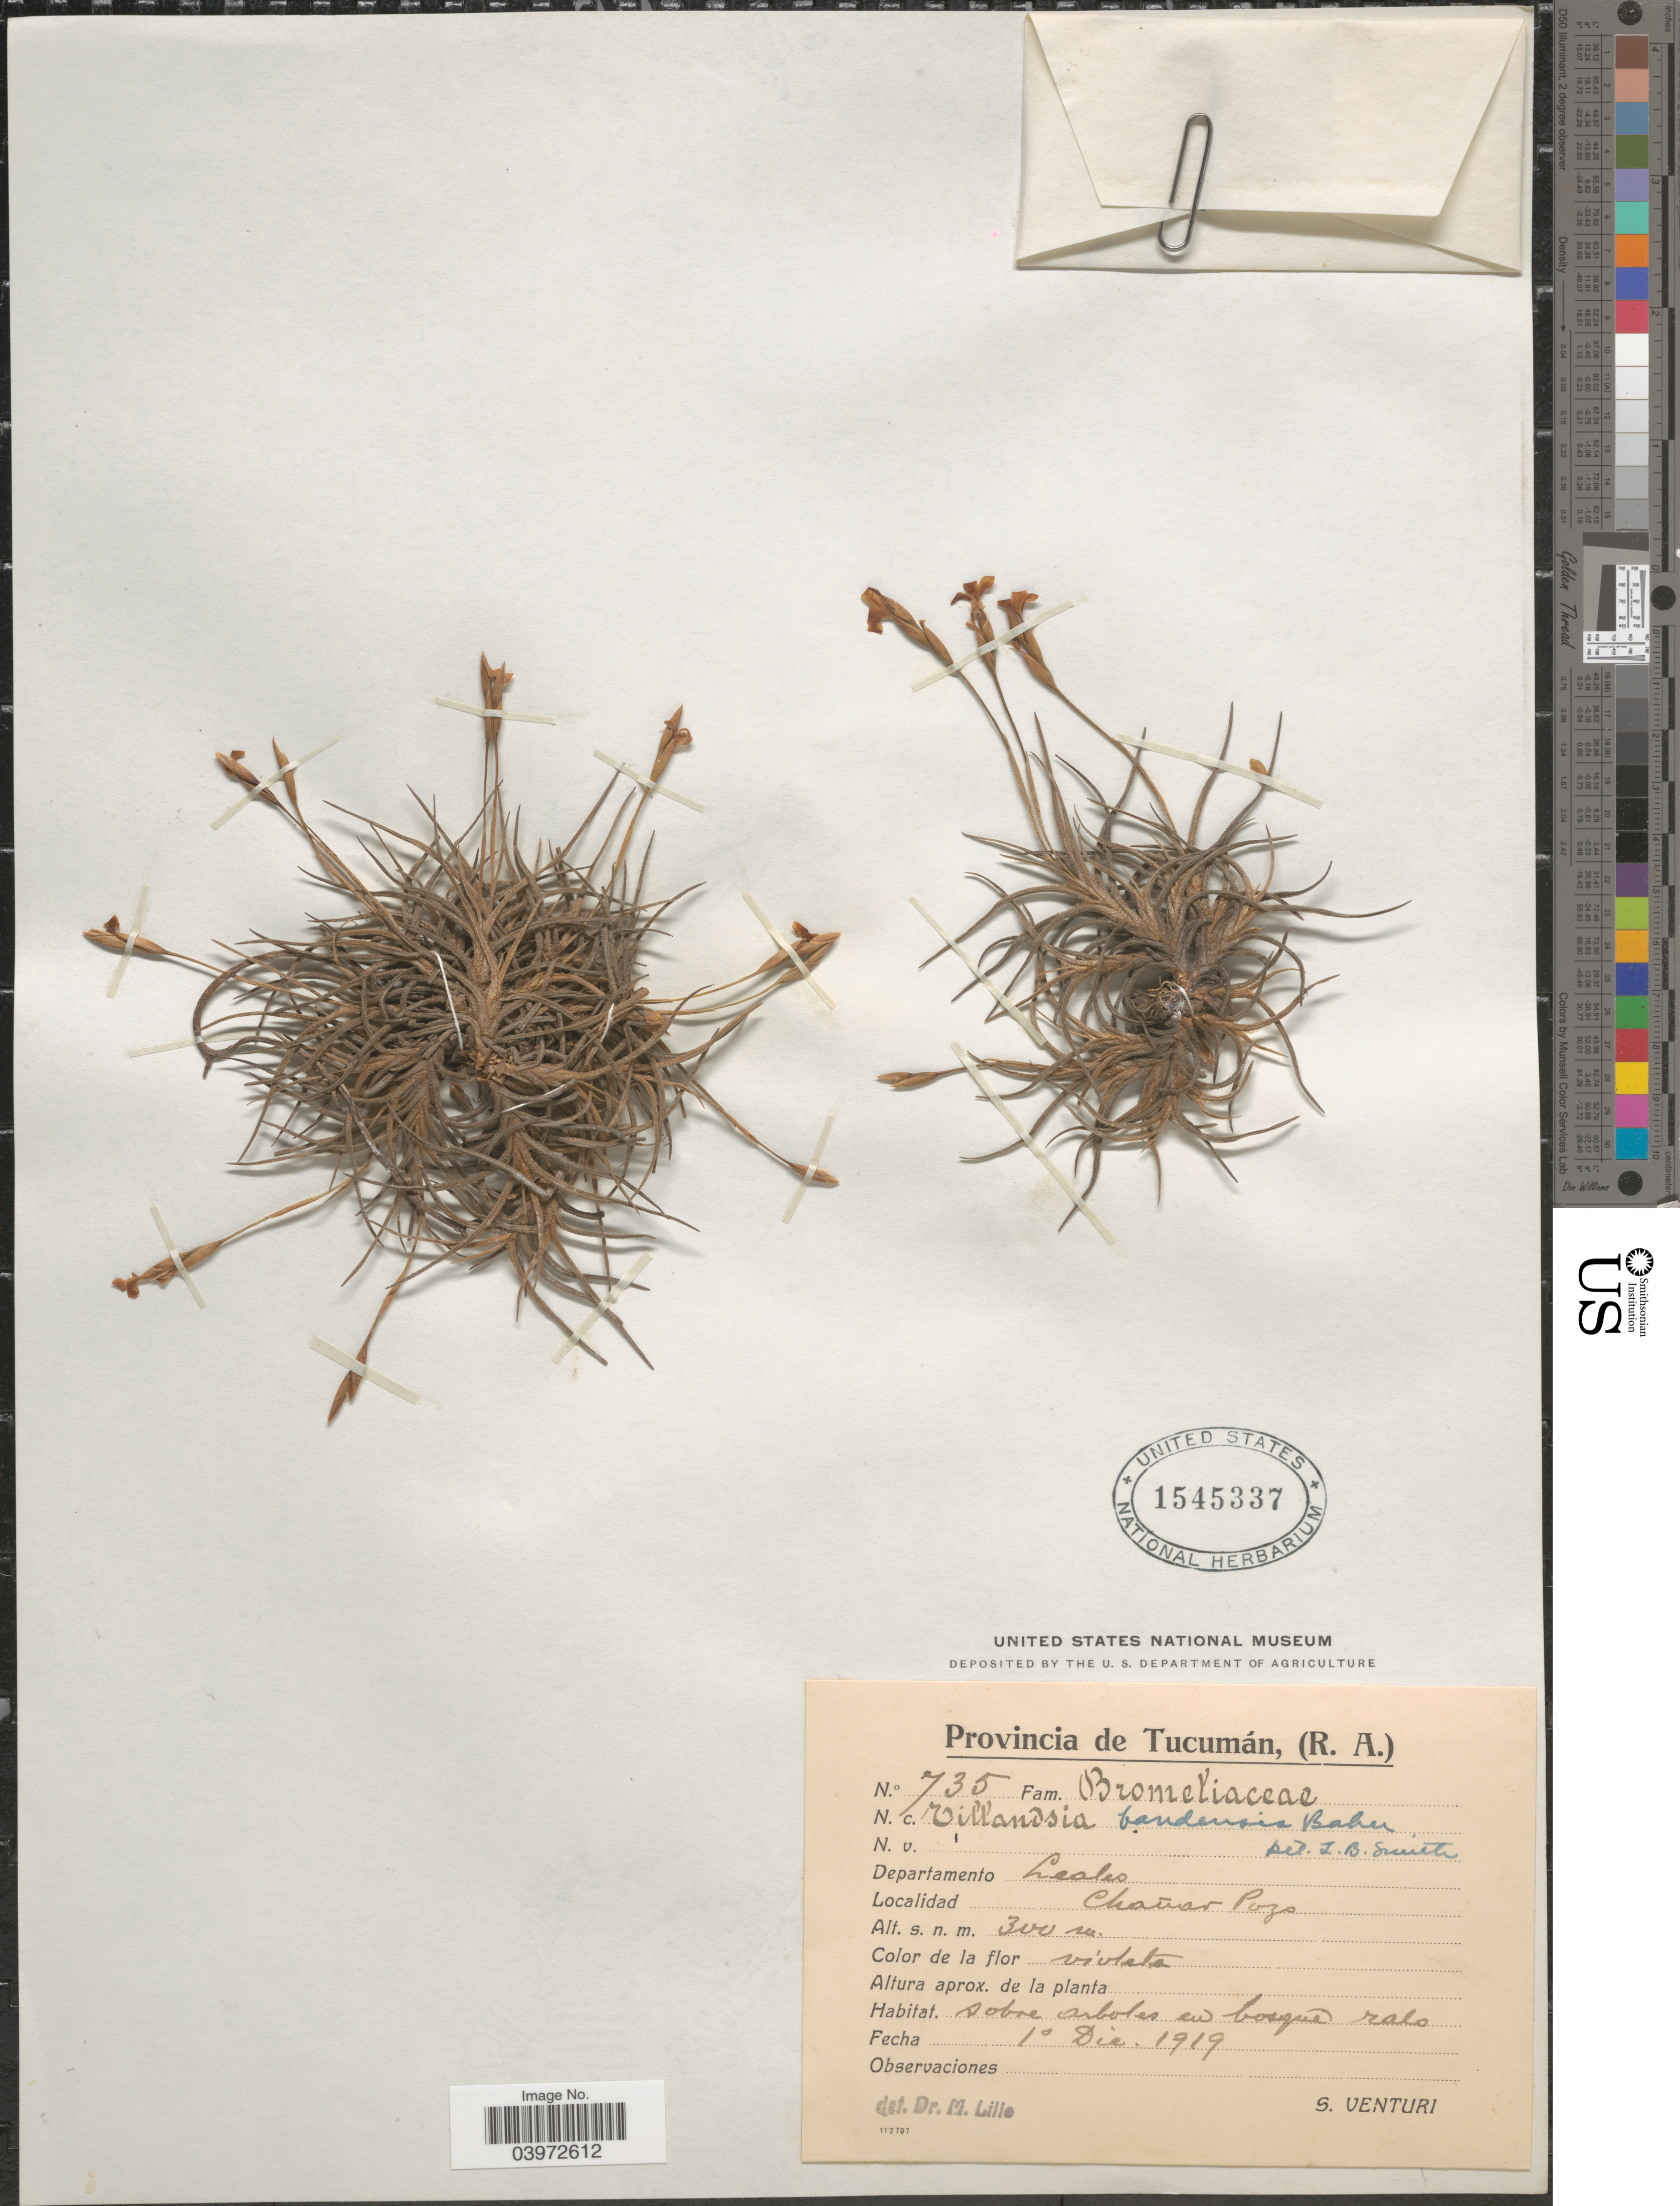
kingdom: Plantae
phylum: Tracheophyta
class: Liliopsida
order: Poales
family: Bromeliaceae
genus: Tillandsia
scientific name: Tillandsia bandensis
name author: Baker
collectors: S. Venturi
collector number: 735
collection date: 1919-12-01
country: Argentina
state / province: Tucuman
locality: Departamento Leales. Chañar Pozo.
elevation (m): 300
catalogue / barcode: US 1545337